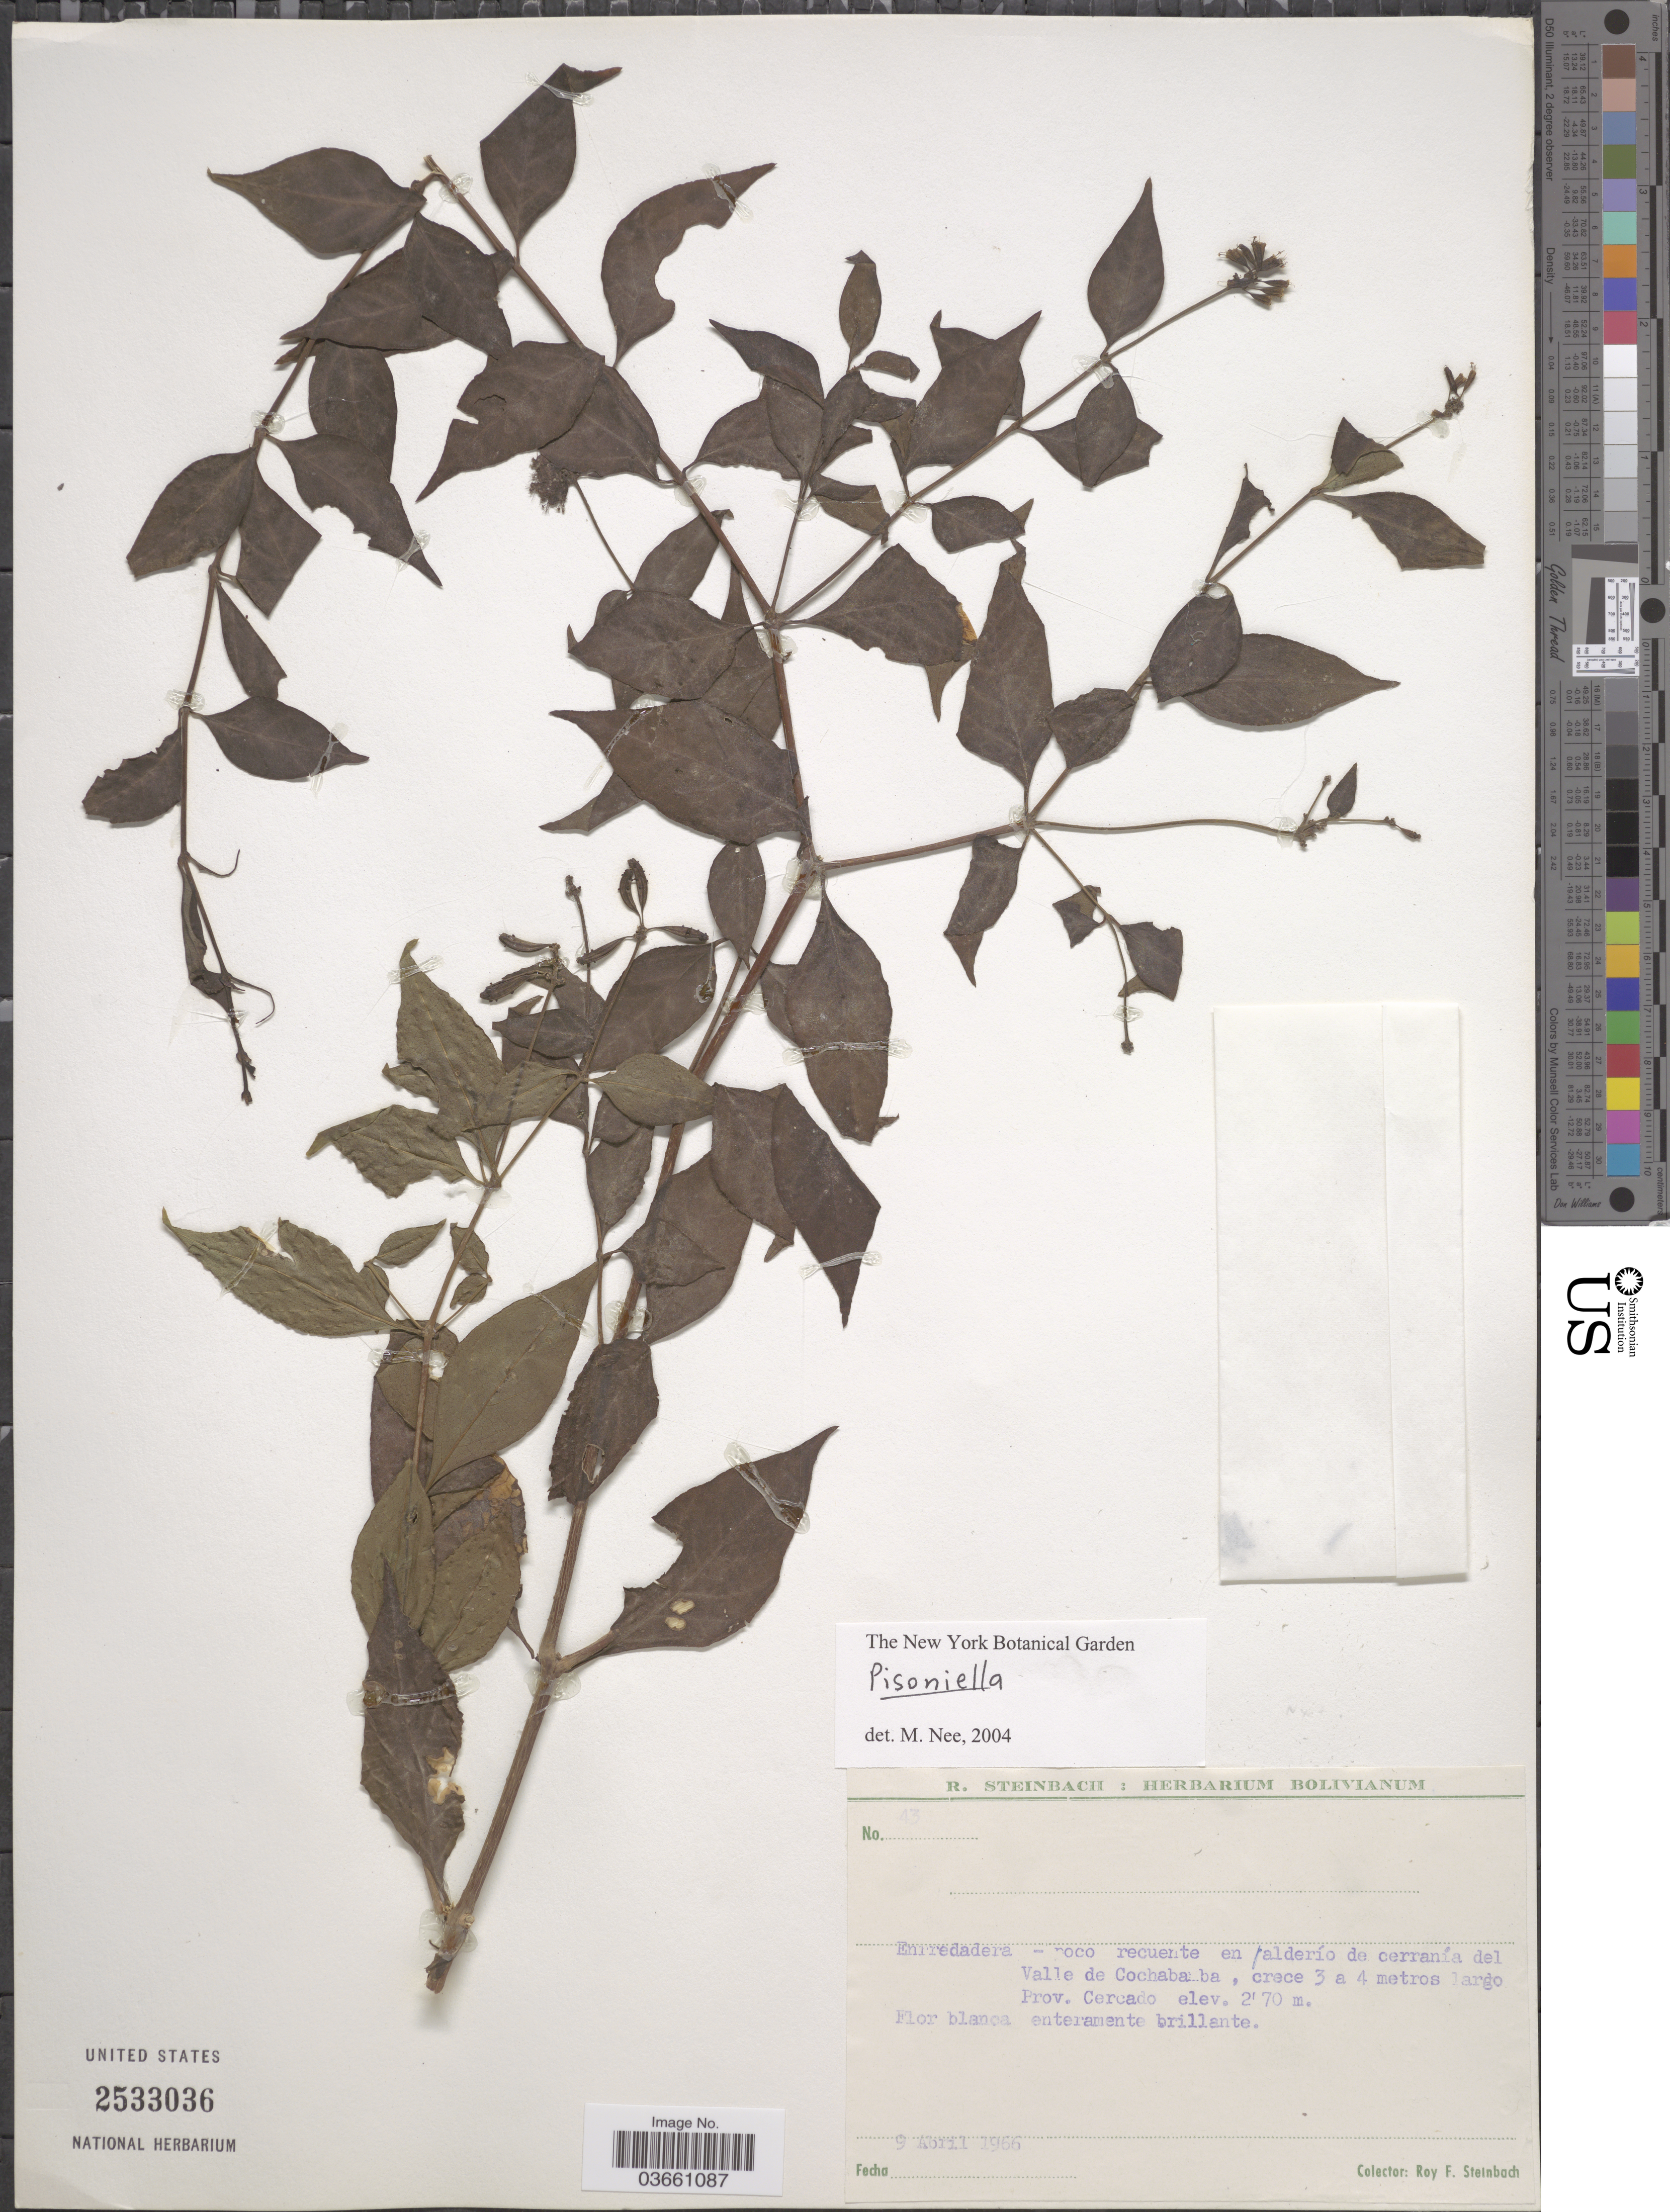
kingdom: Plantae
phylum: Tracheophyta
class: Magnoliopsida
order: Caryophyllales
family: Nyctaginaceae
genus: Pisoniella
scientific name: Pisoniella arborescens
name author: (Lag. & Rodr.) Standl.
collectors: R. F. Steinbach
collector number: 43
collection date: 1966-04-09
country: Bolivia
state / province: Cochabamba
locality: Enrredadera - poco recuente en palderío de cerranía del Valle de Cochabamba. Prov Cercado.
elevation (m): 2770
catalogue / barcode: US 2533036